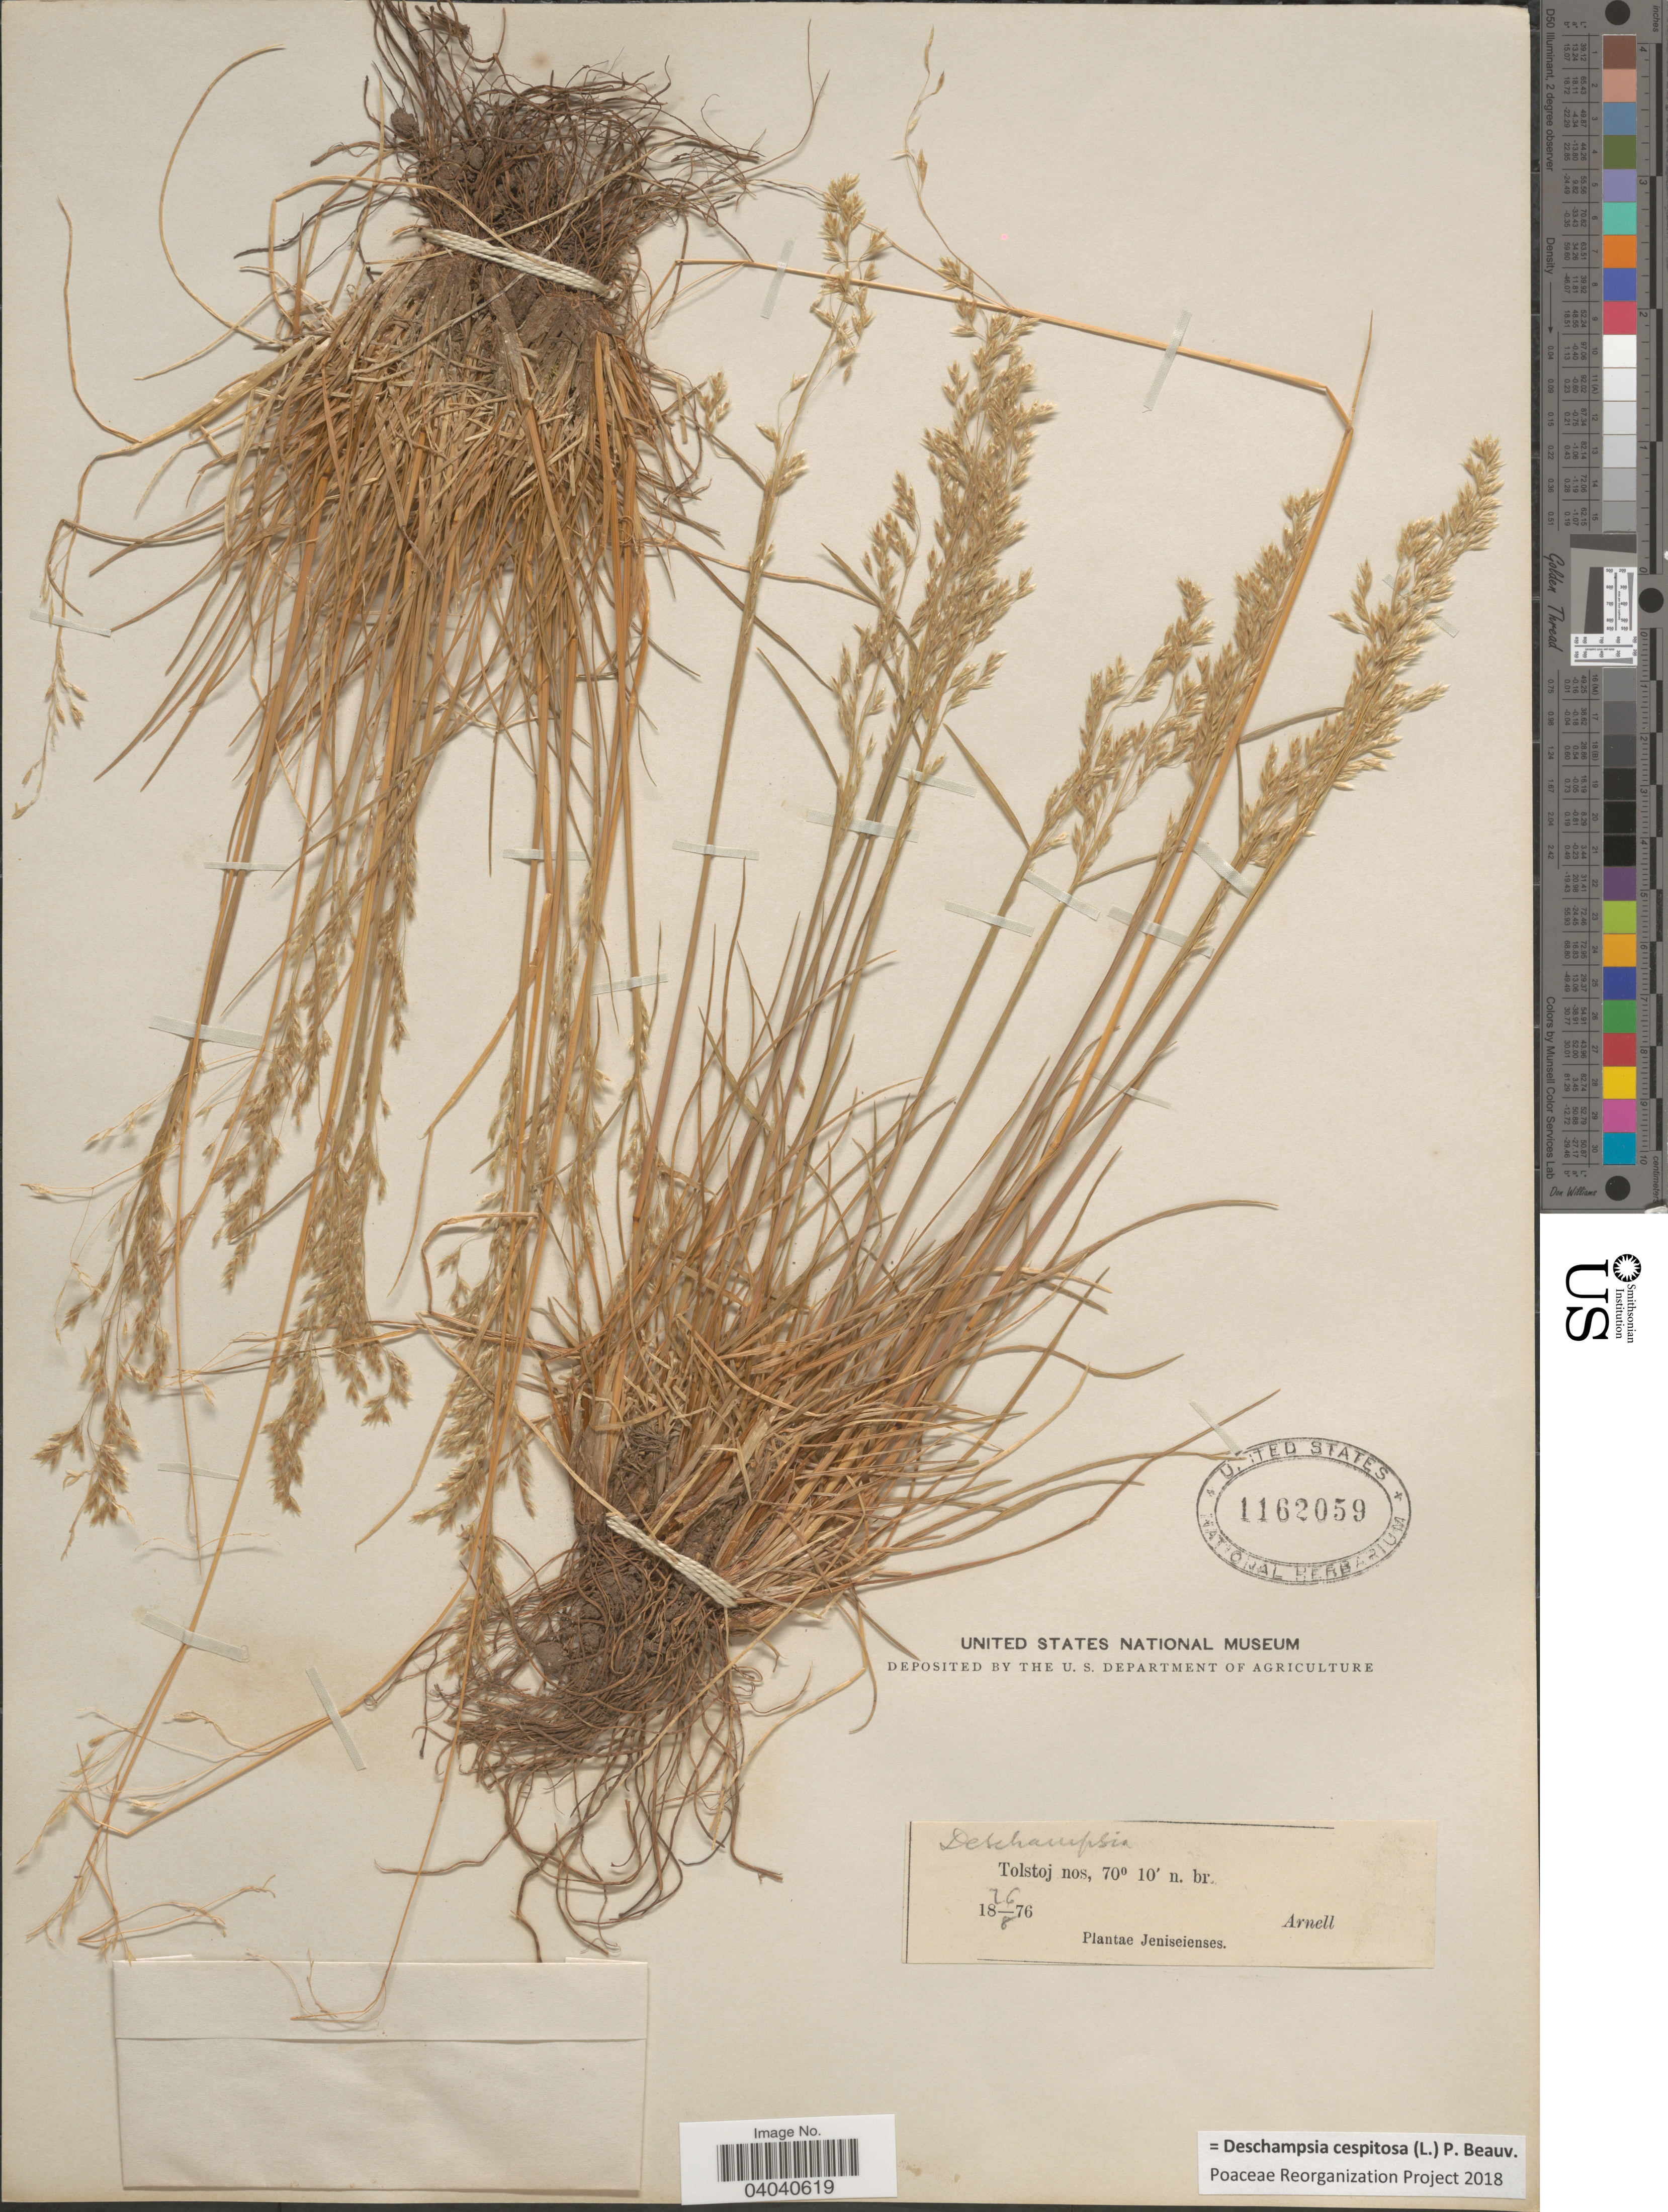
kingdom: Plantae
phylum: Tracheophyta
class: Liliopsida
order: Poales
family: Poaceae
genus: Deschampsia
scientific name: Deschampsia cespitosa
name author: (L.) P. Beauv.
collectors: Arnell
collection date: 1876-08-26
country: Russian Federation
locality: Tolstoj nos.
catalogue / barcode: US 1162059